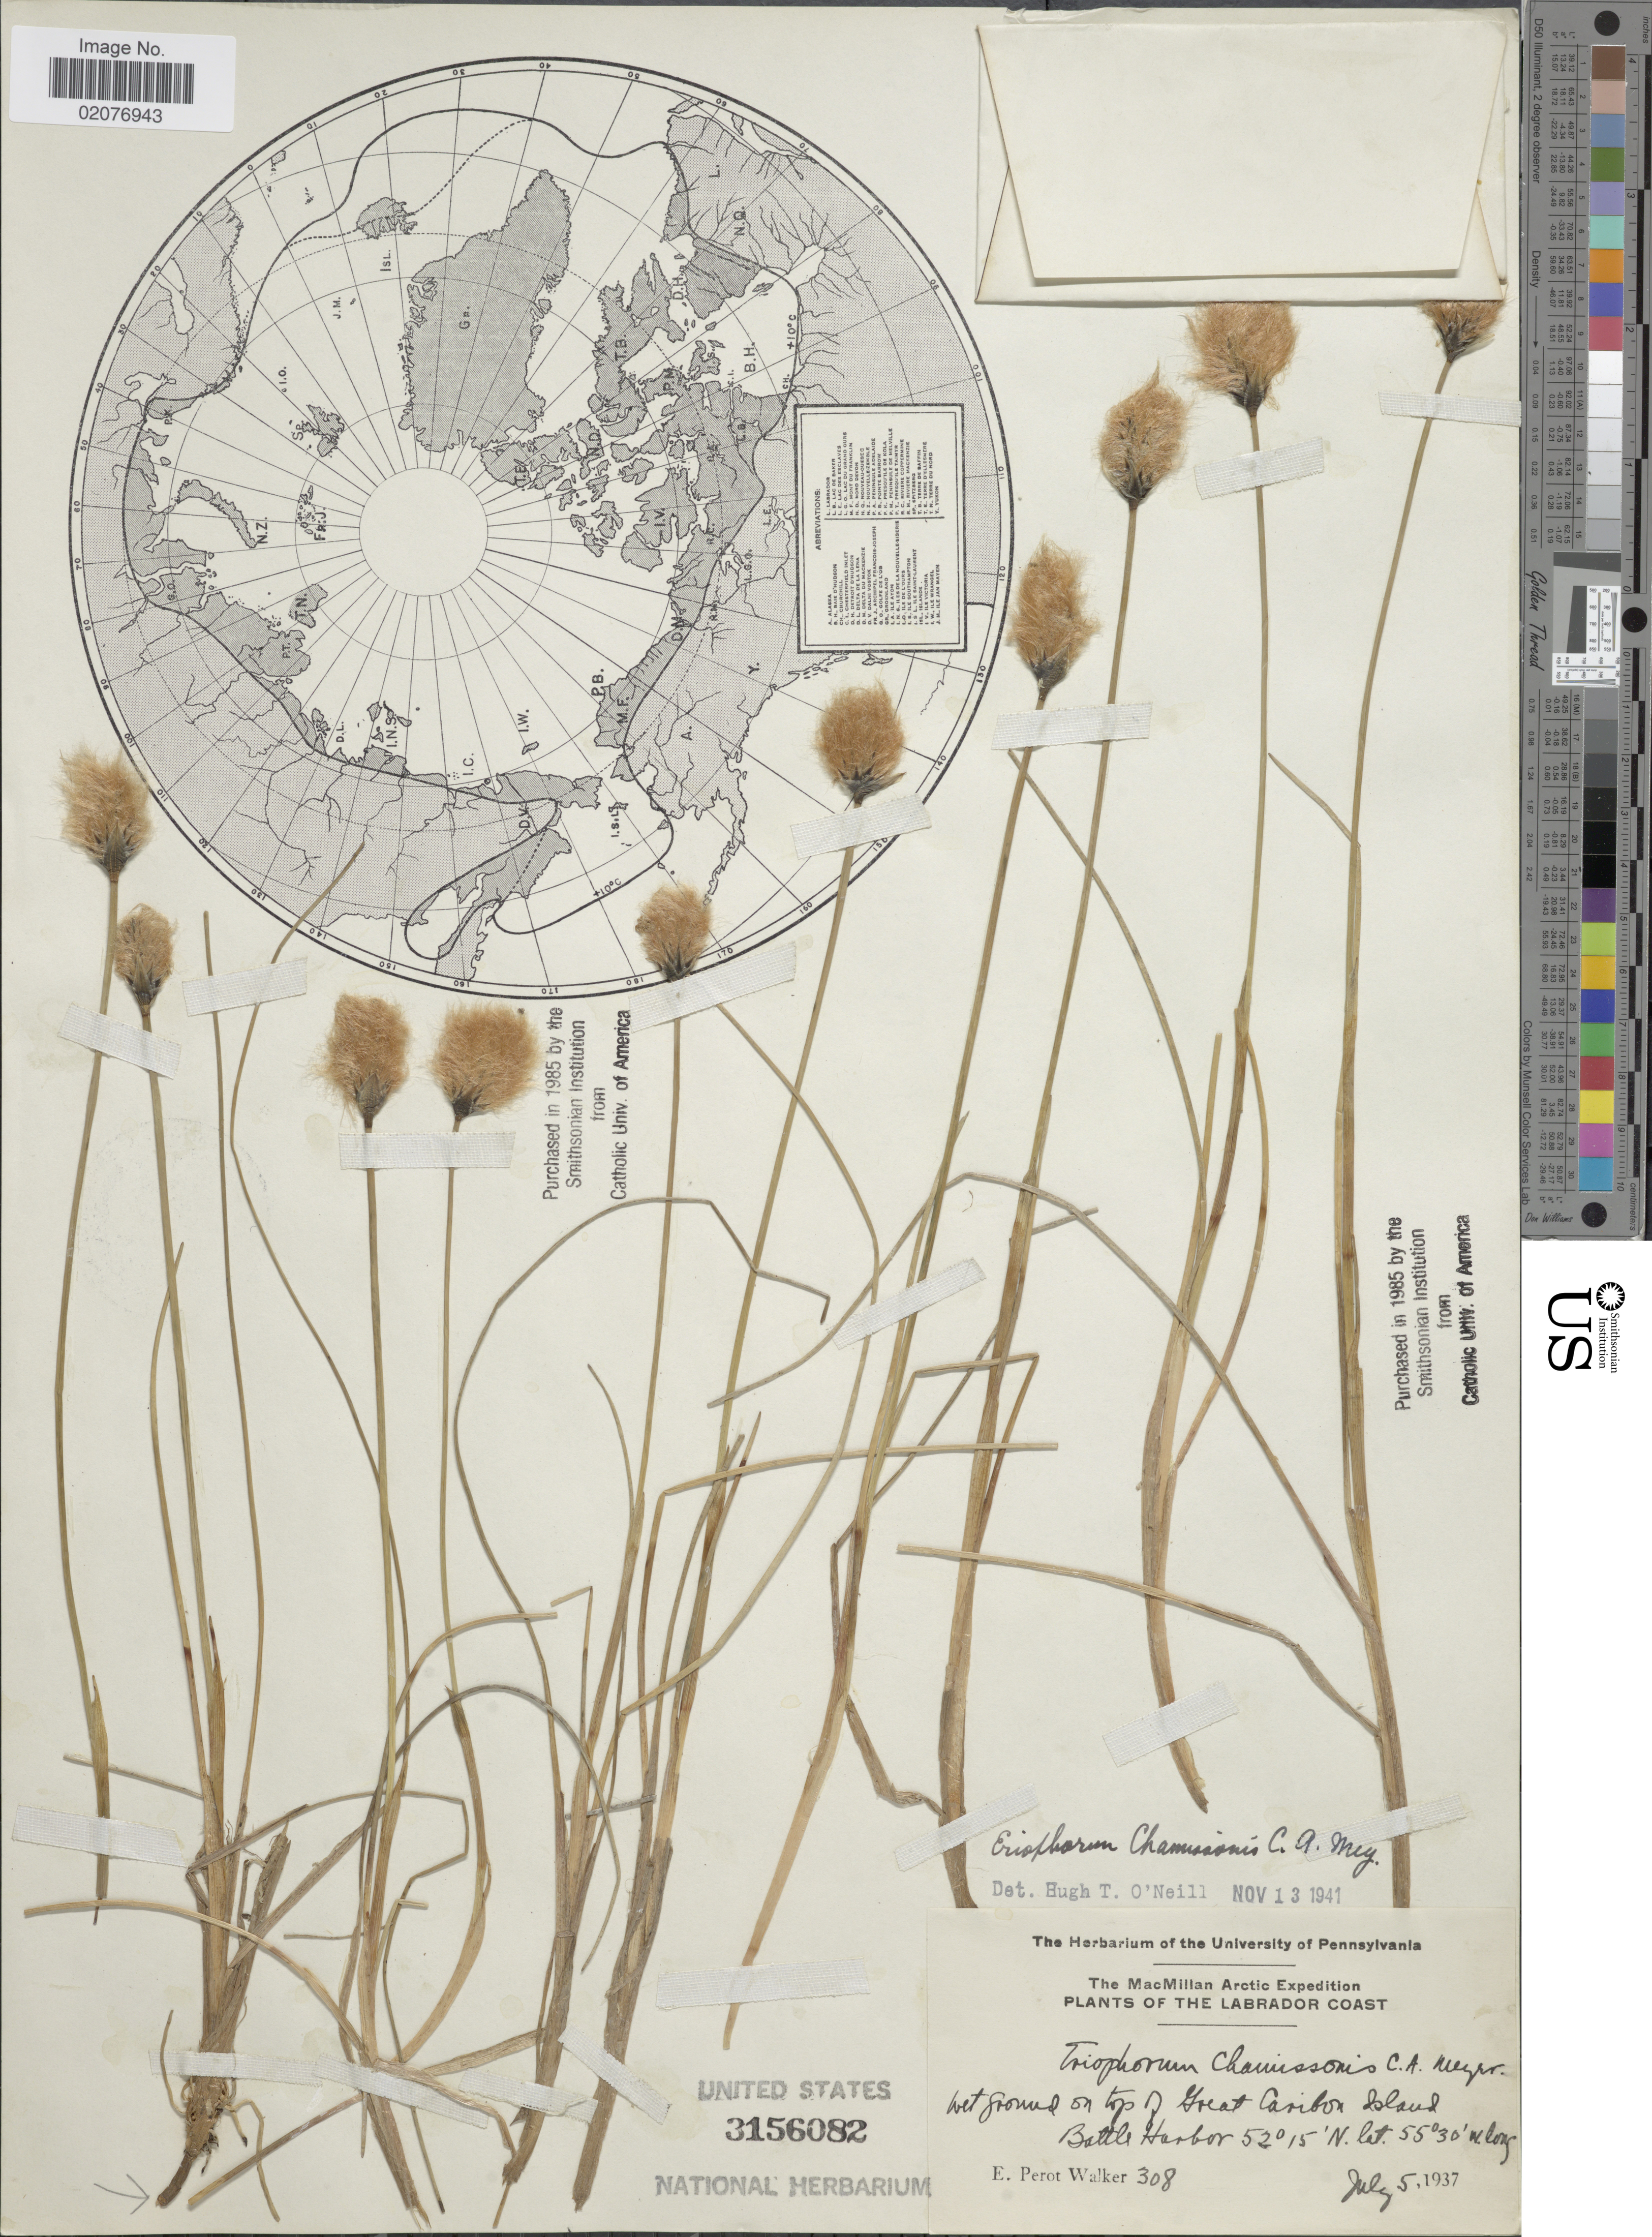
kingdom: Plantae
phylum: Tracheophyta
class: Liliopsida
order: Poales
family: Cyperaceae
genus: Eriophorum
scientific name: Eriophorum chamissonis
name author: C.A. Mey.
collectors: E. P. Walker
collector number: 308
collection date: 1937-07-05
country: Canada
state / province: Newfoundland and Labrador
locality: The Labrador Coast, Wet ground on top of Great Caribou Island, Battle Harbor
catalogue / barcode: US 3156082